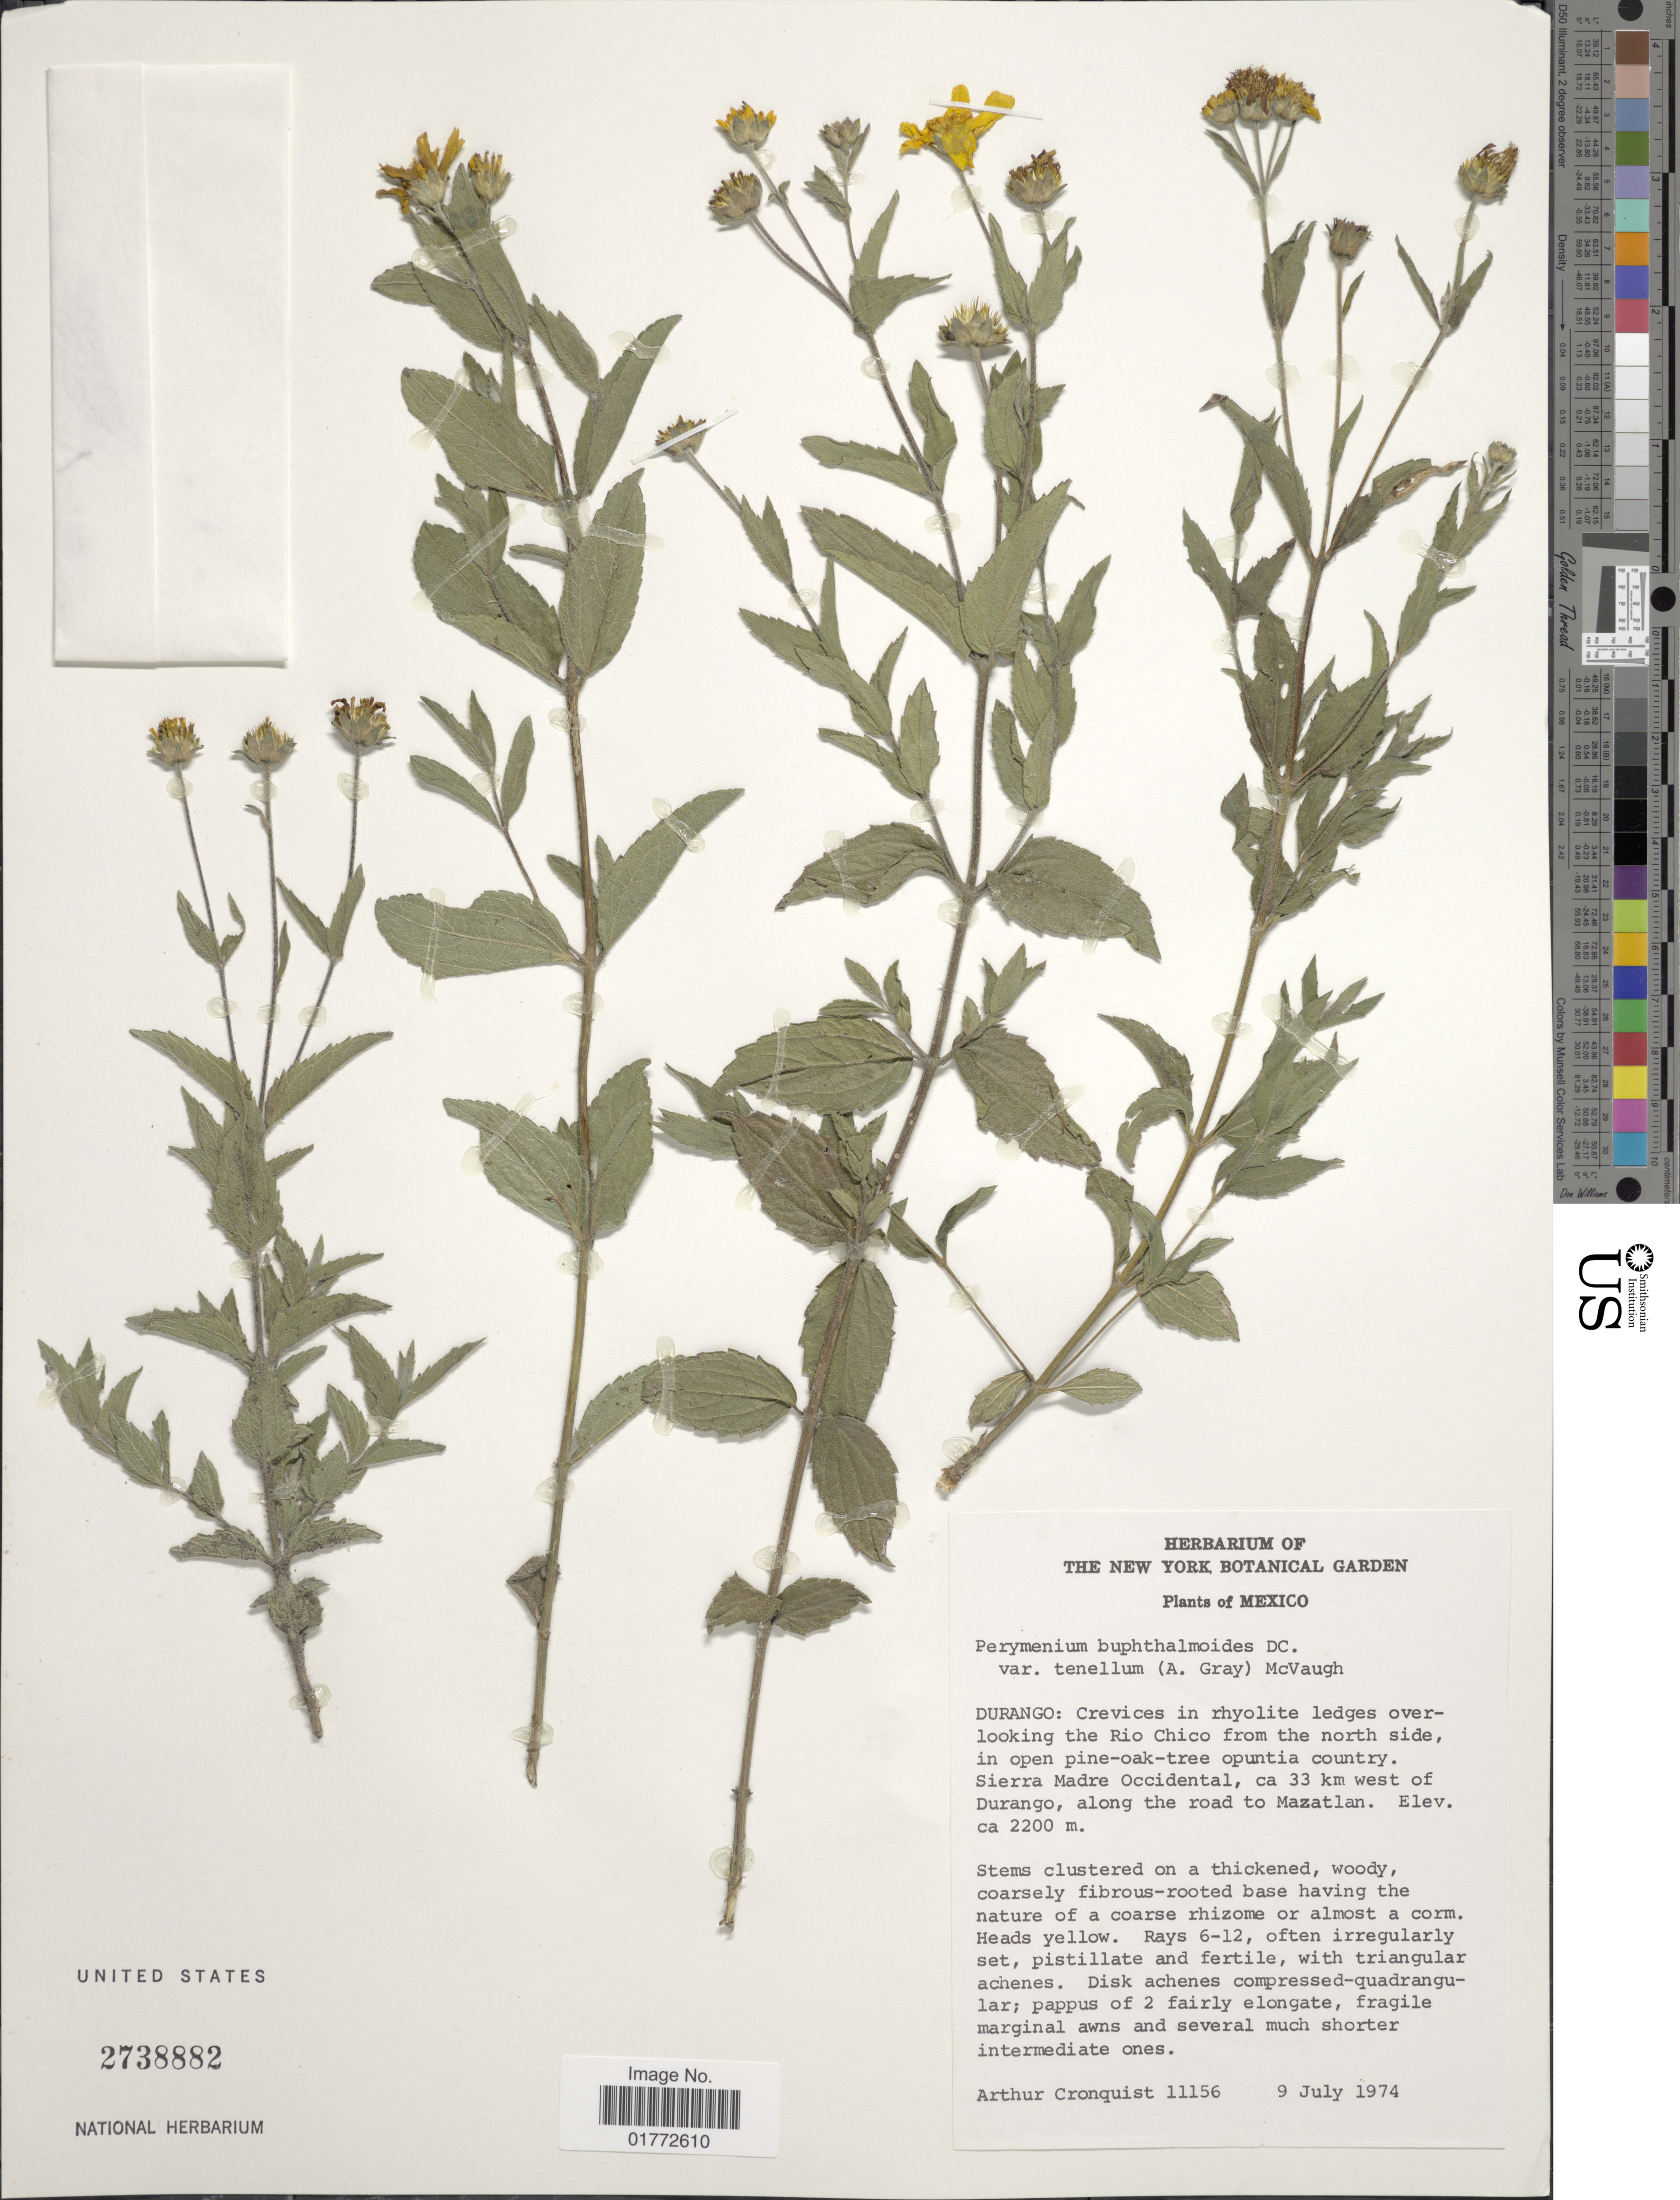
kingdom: Plantae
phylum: Tracheophyta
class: Magnoliopsida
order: Asterales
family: Asteraceae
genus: Perymenium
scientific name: Perymenium buphthalmoides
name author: DC.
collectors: A. J. Cronquist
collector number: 11156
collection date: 1974-07-09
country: Mexico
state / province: Durango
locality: Crevices in rhyolite ledges overlooking the Rio Chico from the north side, in open pine-oak-tree opuntia country. Sierra Madre Occidental, ca. 33 km west of Durango, along the road to Mazatlan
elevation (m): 2200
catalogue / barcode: US 2738882